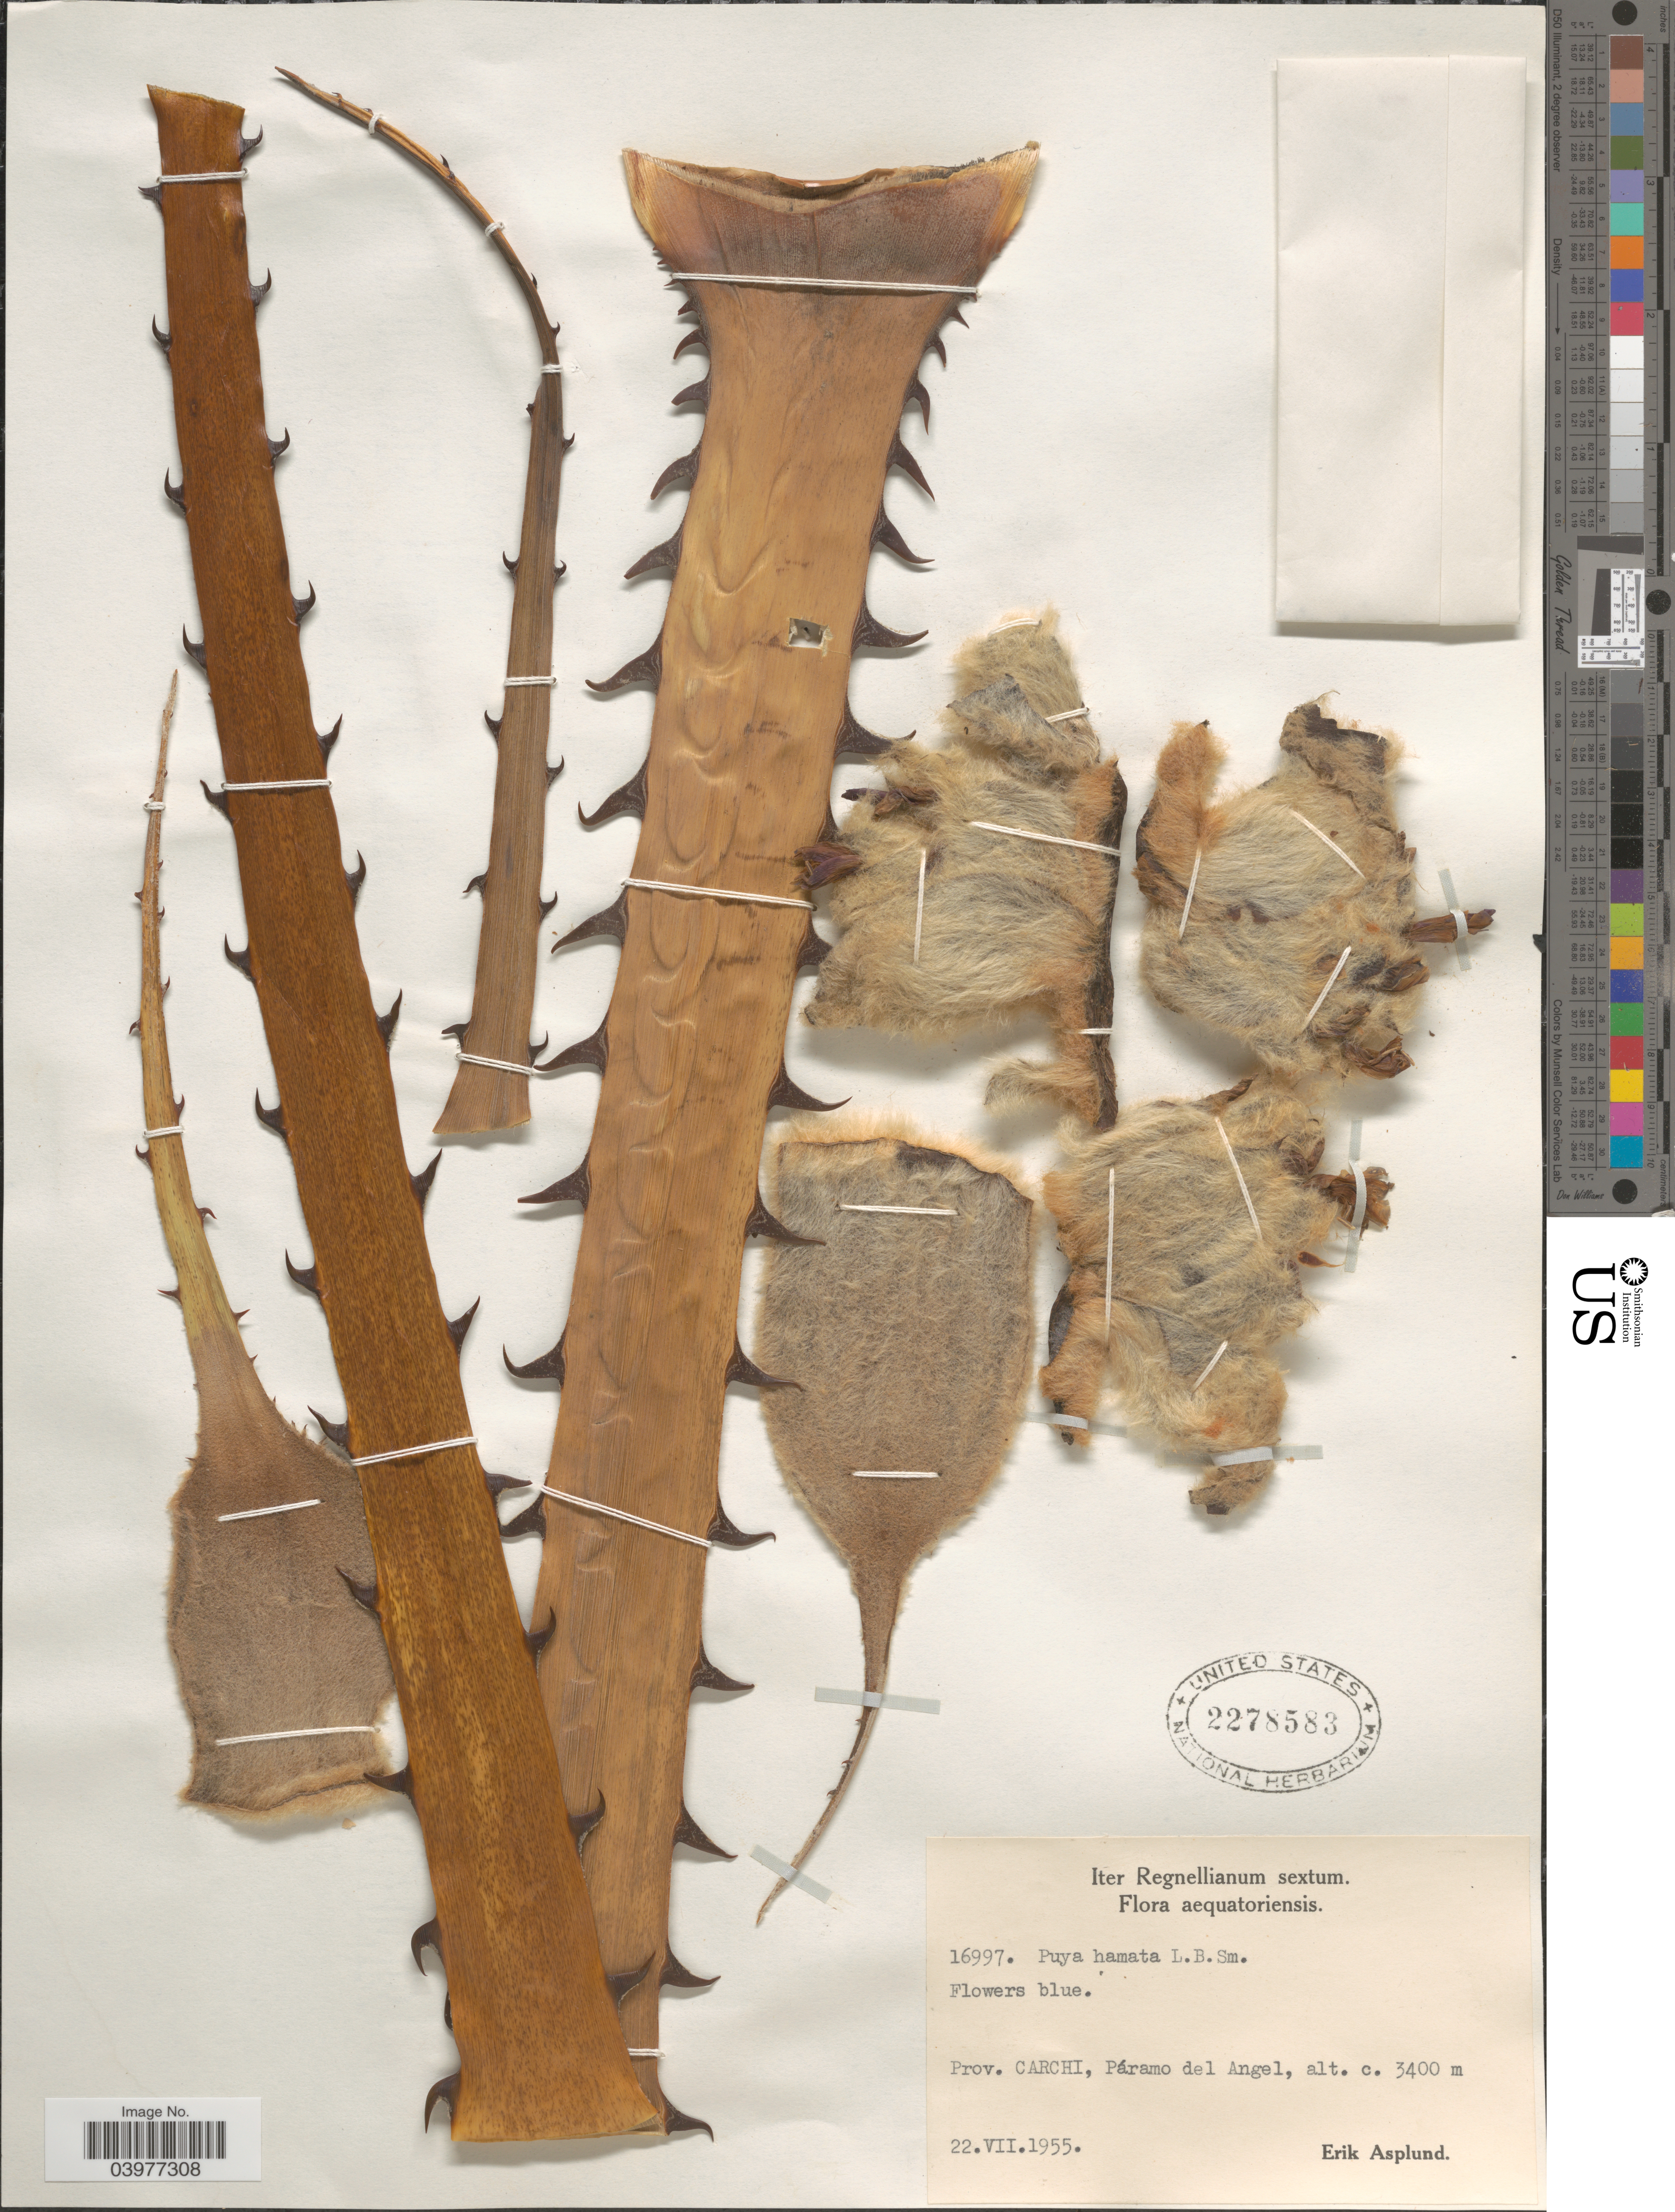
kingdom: Plantae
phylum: Tracheophyta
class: Liliopsida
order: Poales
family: Bromeliaceae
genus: Puya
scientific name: Puya hamata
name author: L.B. Sm.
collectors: E. Asplund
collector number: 16997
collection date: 1955-07-22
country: Ecuador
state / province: Carchi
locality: Páramo del Angel.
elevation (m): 3400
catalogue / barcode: US 2278583